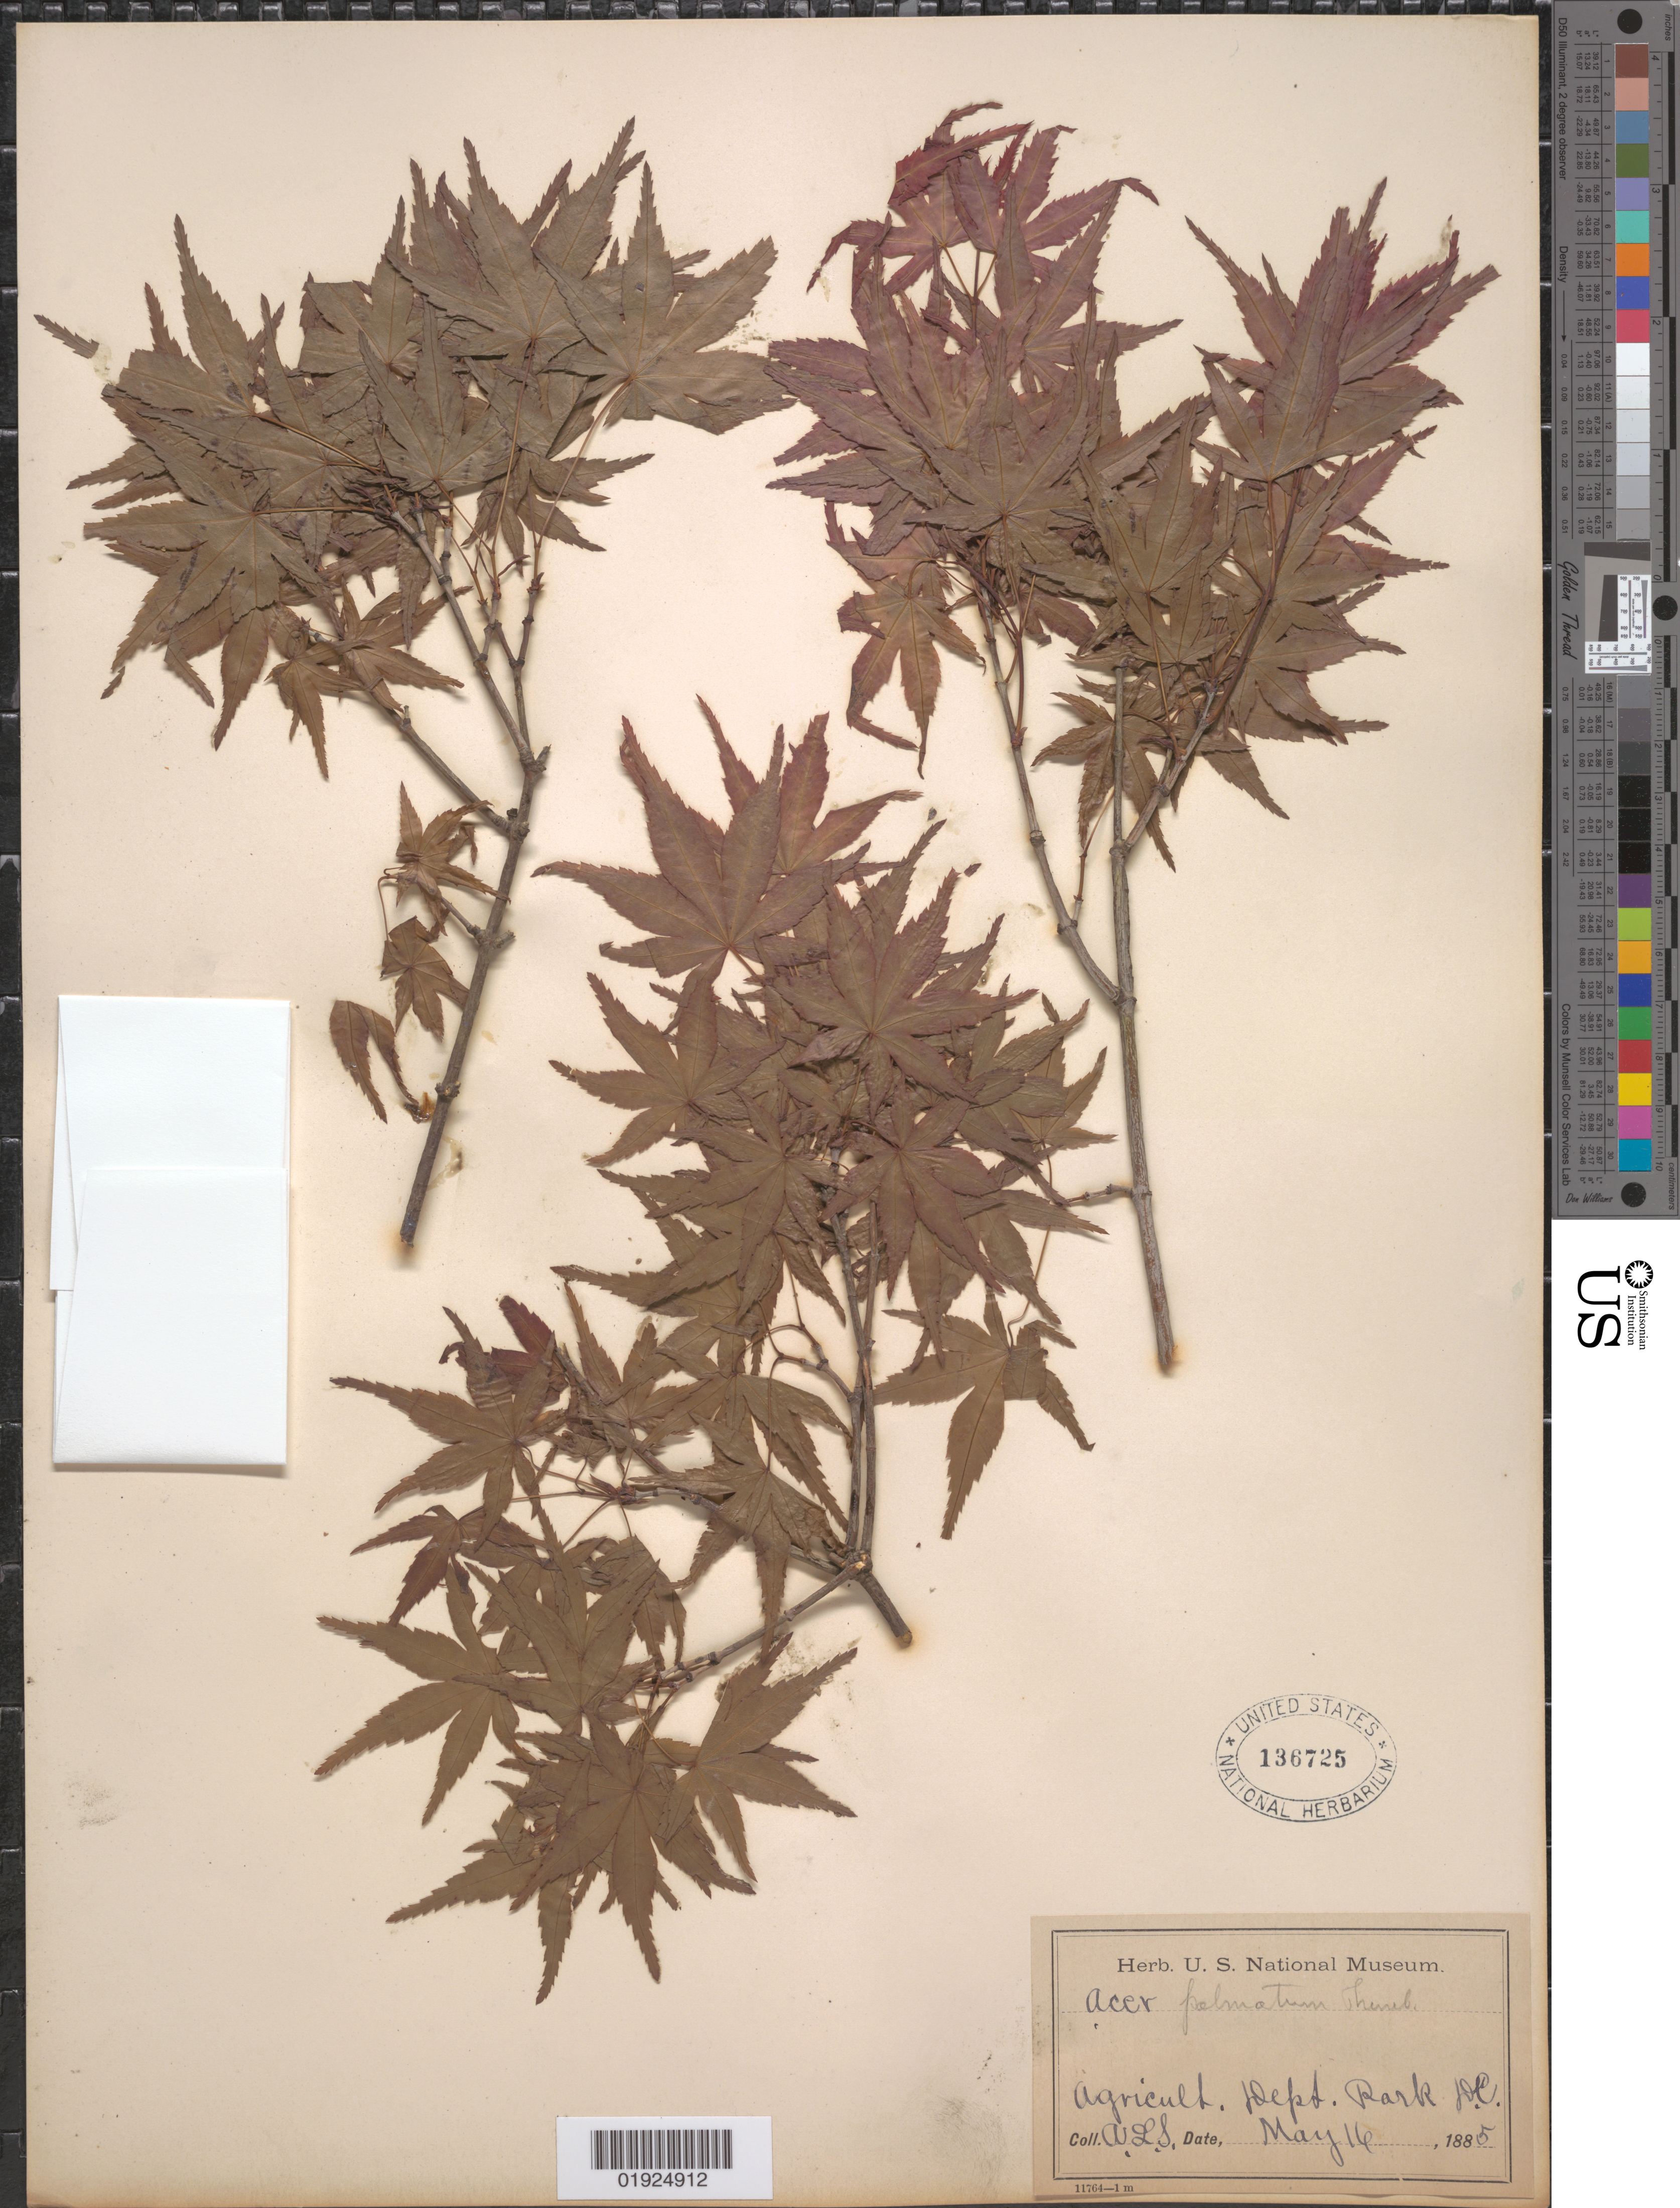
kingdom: Plantae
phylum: Tracheophyta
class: Magnoliopsida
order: Sapindales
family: Sapindaceae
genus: Acer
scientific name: Acer palmatum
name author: Thunb.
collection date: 1885-05-16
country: United States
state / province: District of Columbia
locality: Agriculture Dept. Park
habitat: Agricultural grounds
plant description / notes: Collector is written as: A.L.S.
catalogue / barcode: US 136725